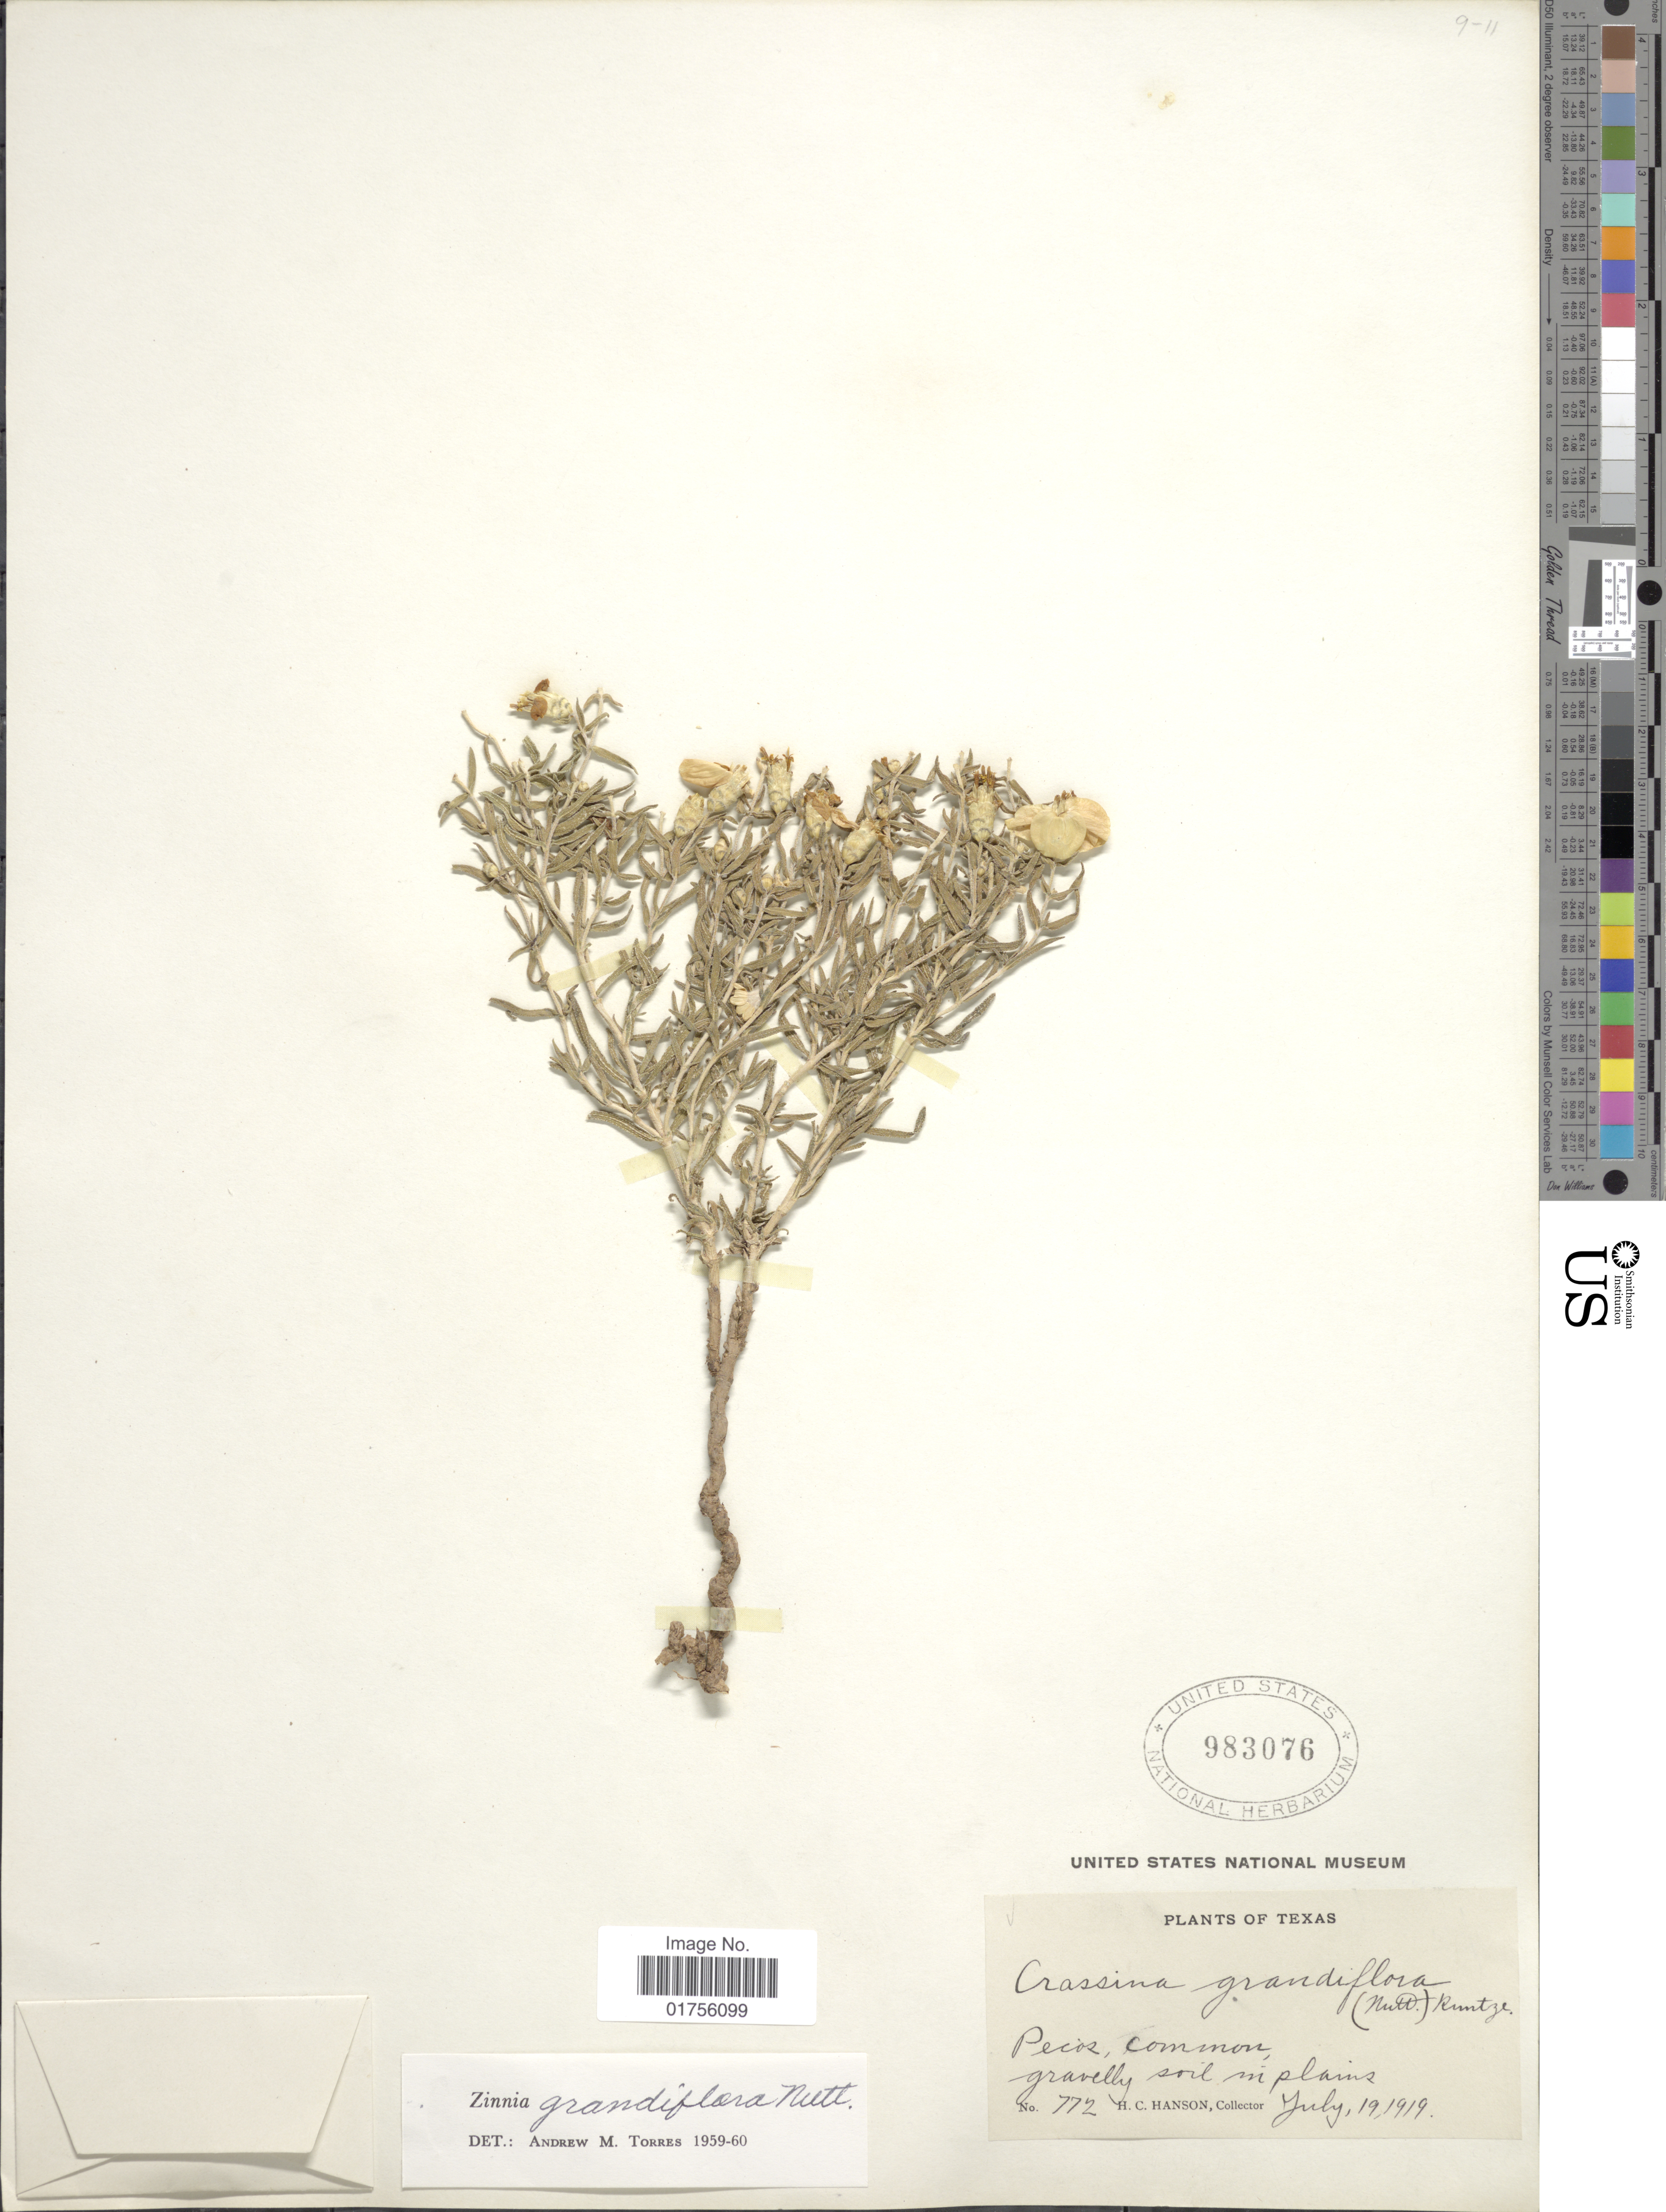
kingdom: Plantae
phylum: Tracheophyta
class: Magnoliopsida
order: Asterales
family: Asteraceae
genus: Zinnia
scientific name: Zinnia grandiflora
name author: Nutt.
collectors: H. Hanson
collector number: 772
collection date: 1919-07-19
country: United States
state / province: Texas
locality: Pecos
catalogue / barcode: US 983076